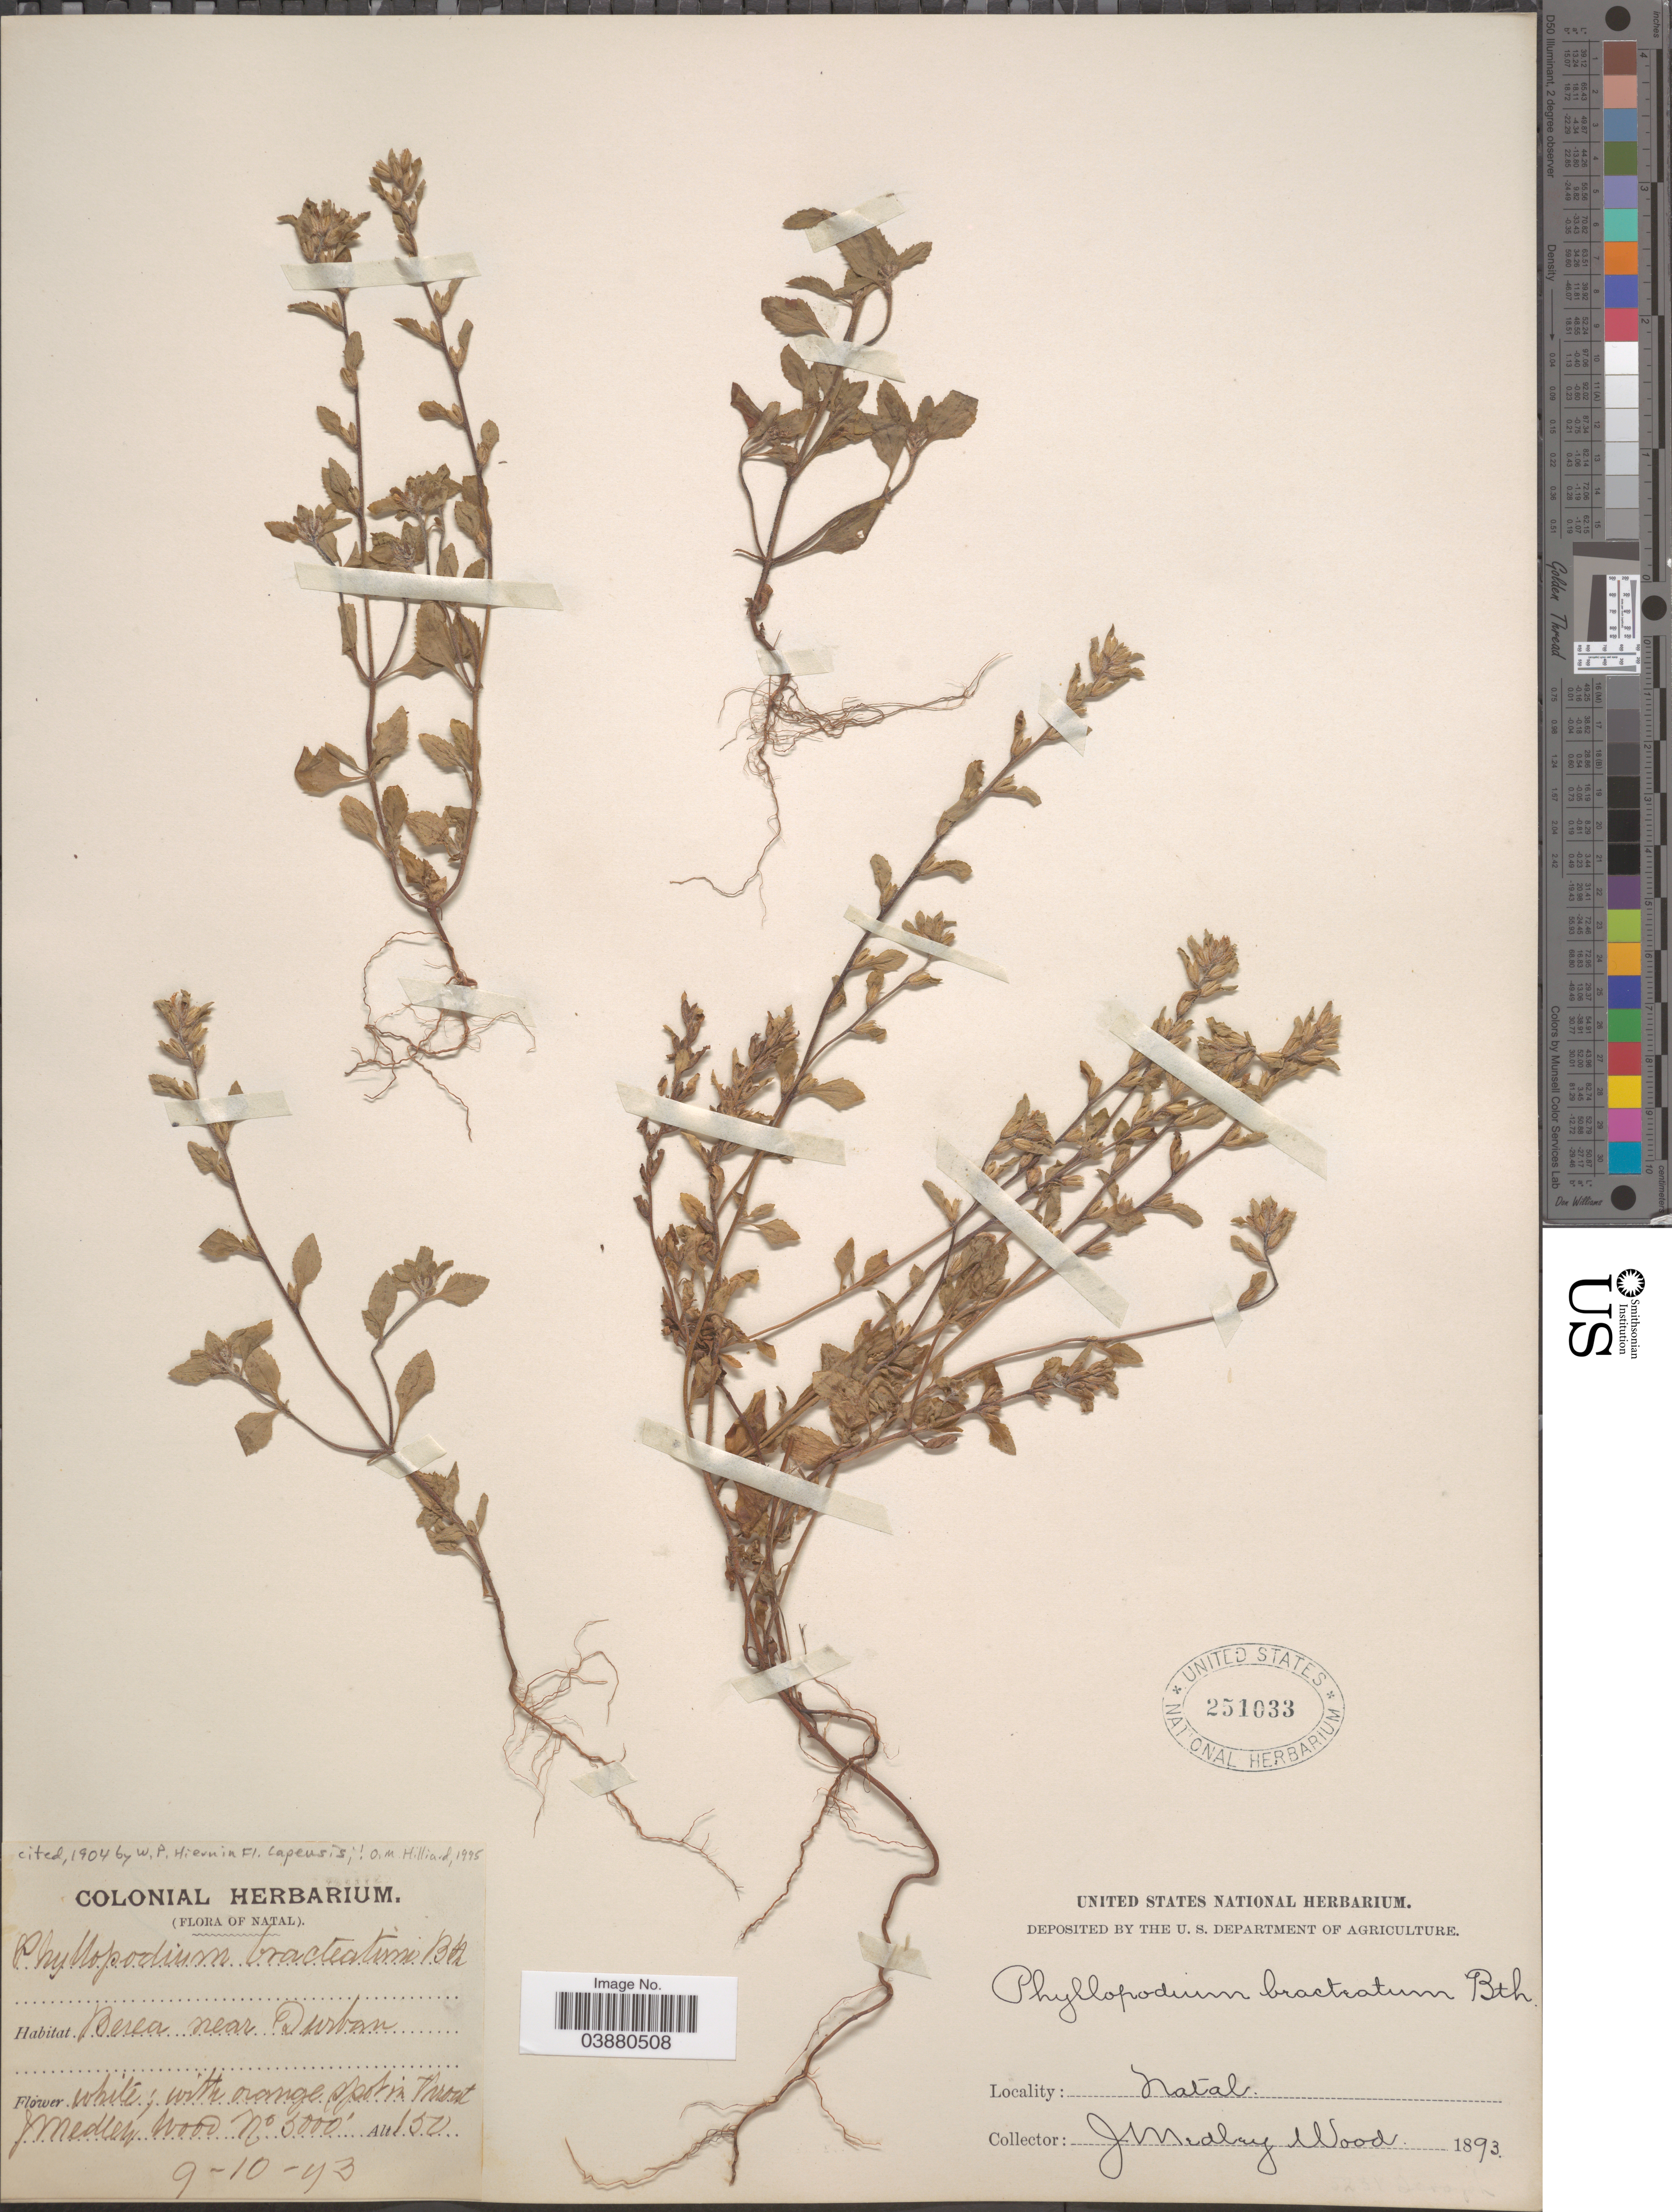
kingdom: Plantae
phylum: Tracheophyta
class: Magnoliopsida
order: Lamiales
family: Scrophulariaceae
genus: Phyllopodium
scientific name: Phyllopodium bracteatum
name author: Benth.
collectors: J. Medley Wood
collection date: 1893-10-09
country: South Africa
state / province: KwaZulu-Natal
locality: Natal. Berea near Durban.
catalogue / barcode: US 251033